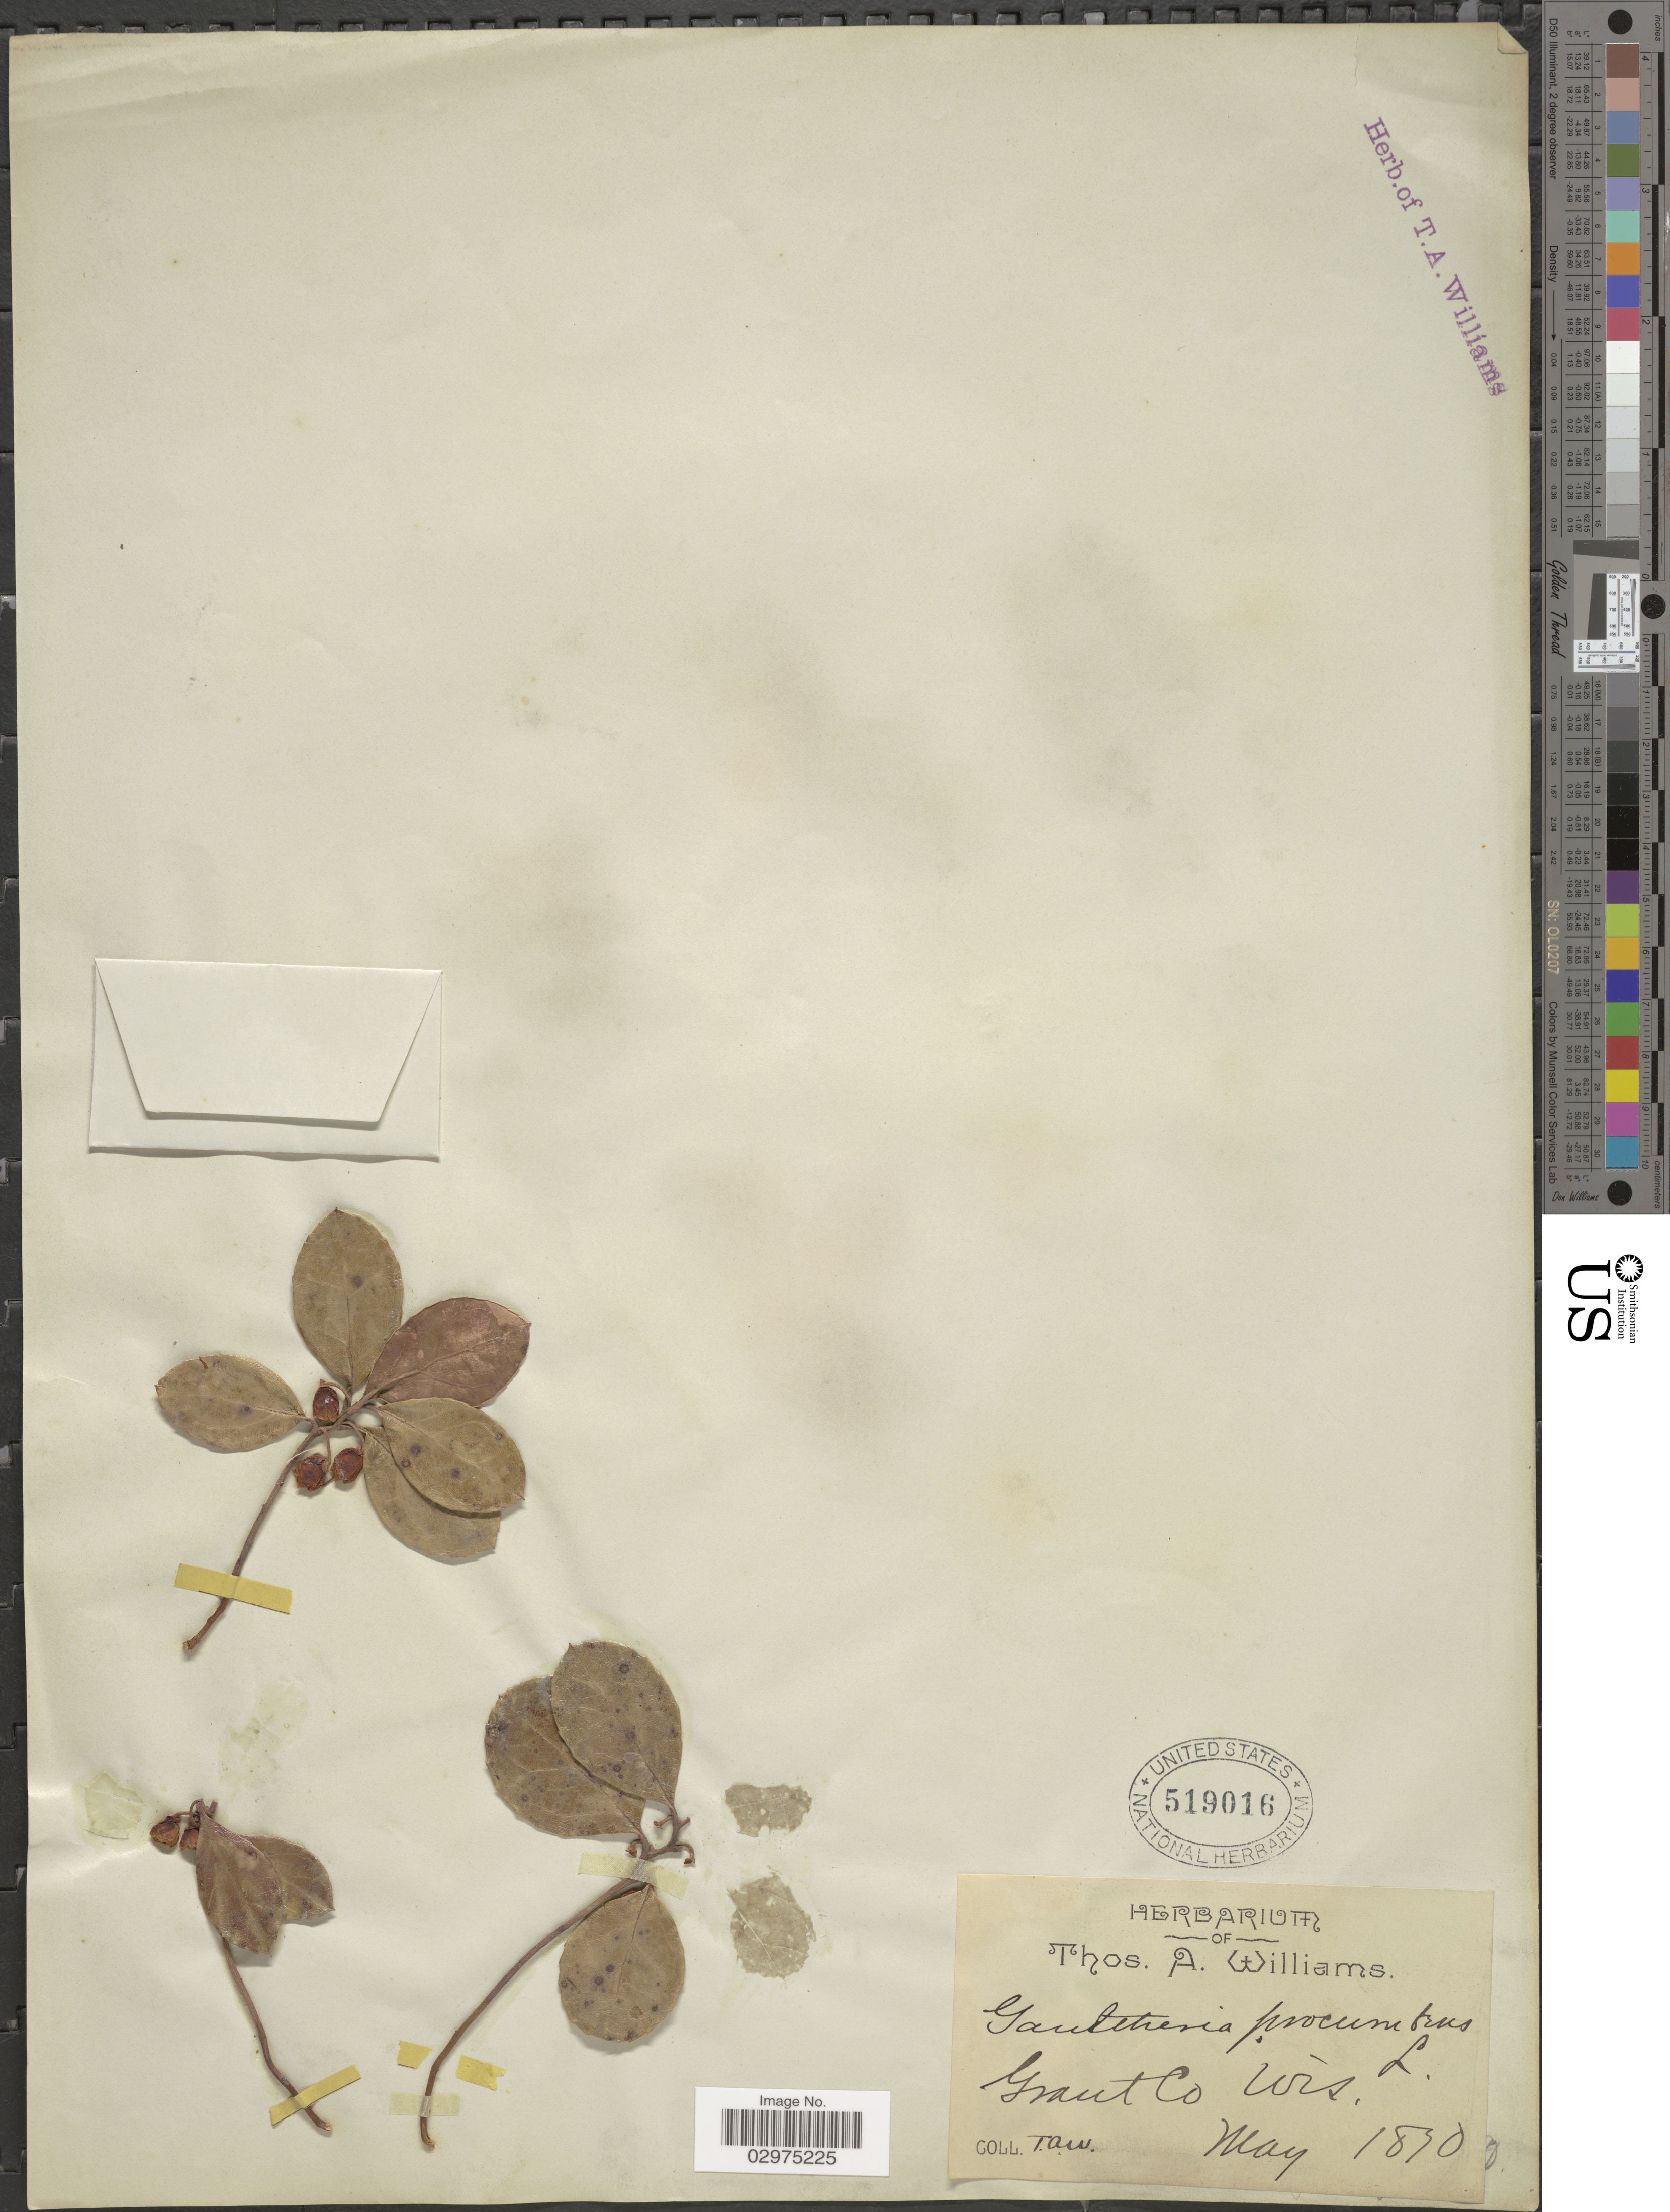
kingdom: Plantae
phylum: Tracheophyta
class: Magnoliopsida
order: Ericales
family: Ericaceae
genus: Gaultheria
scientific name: Gaultheria procumbens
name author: L.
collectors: T. A. Williams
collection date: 1890-05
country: United States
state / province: Wisconsin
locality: Grant Co.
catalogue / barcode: US 519016